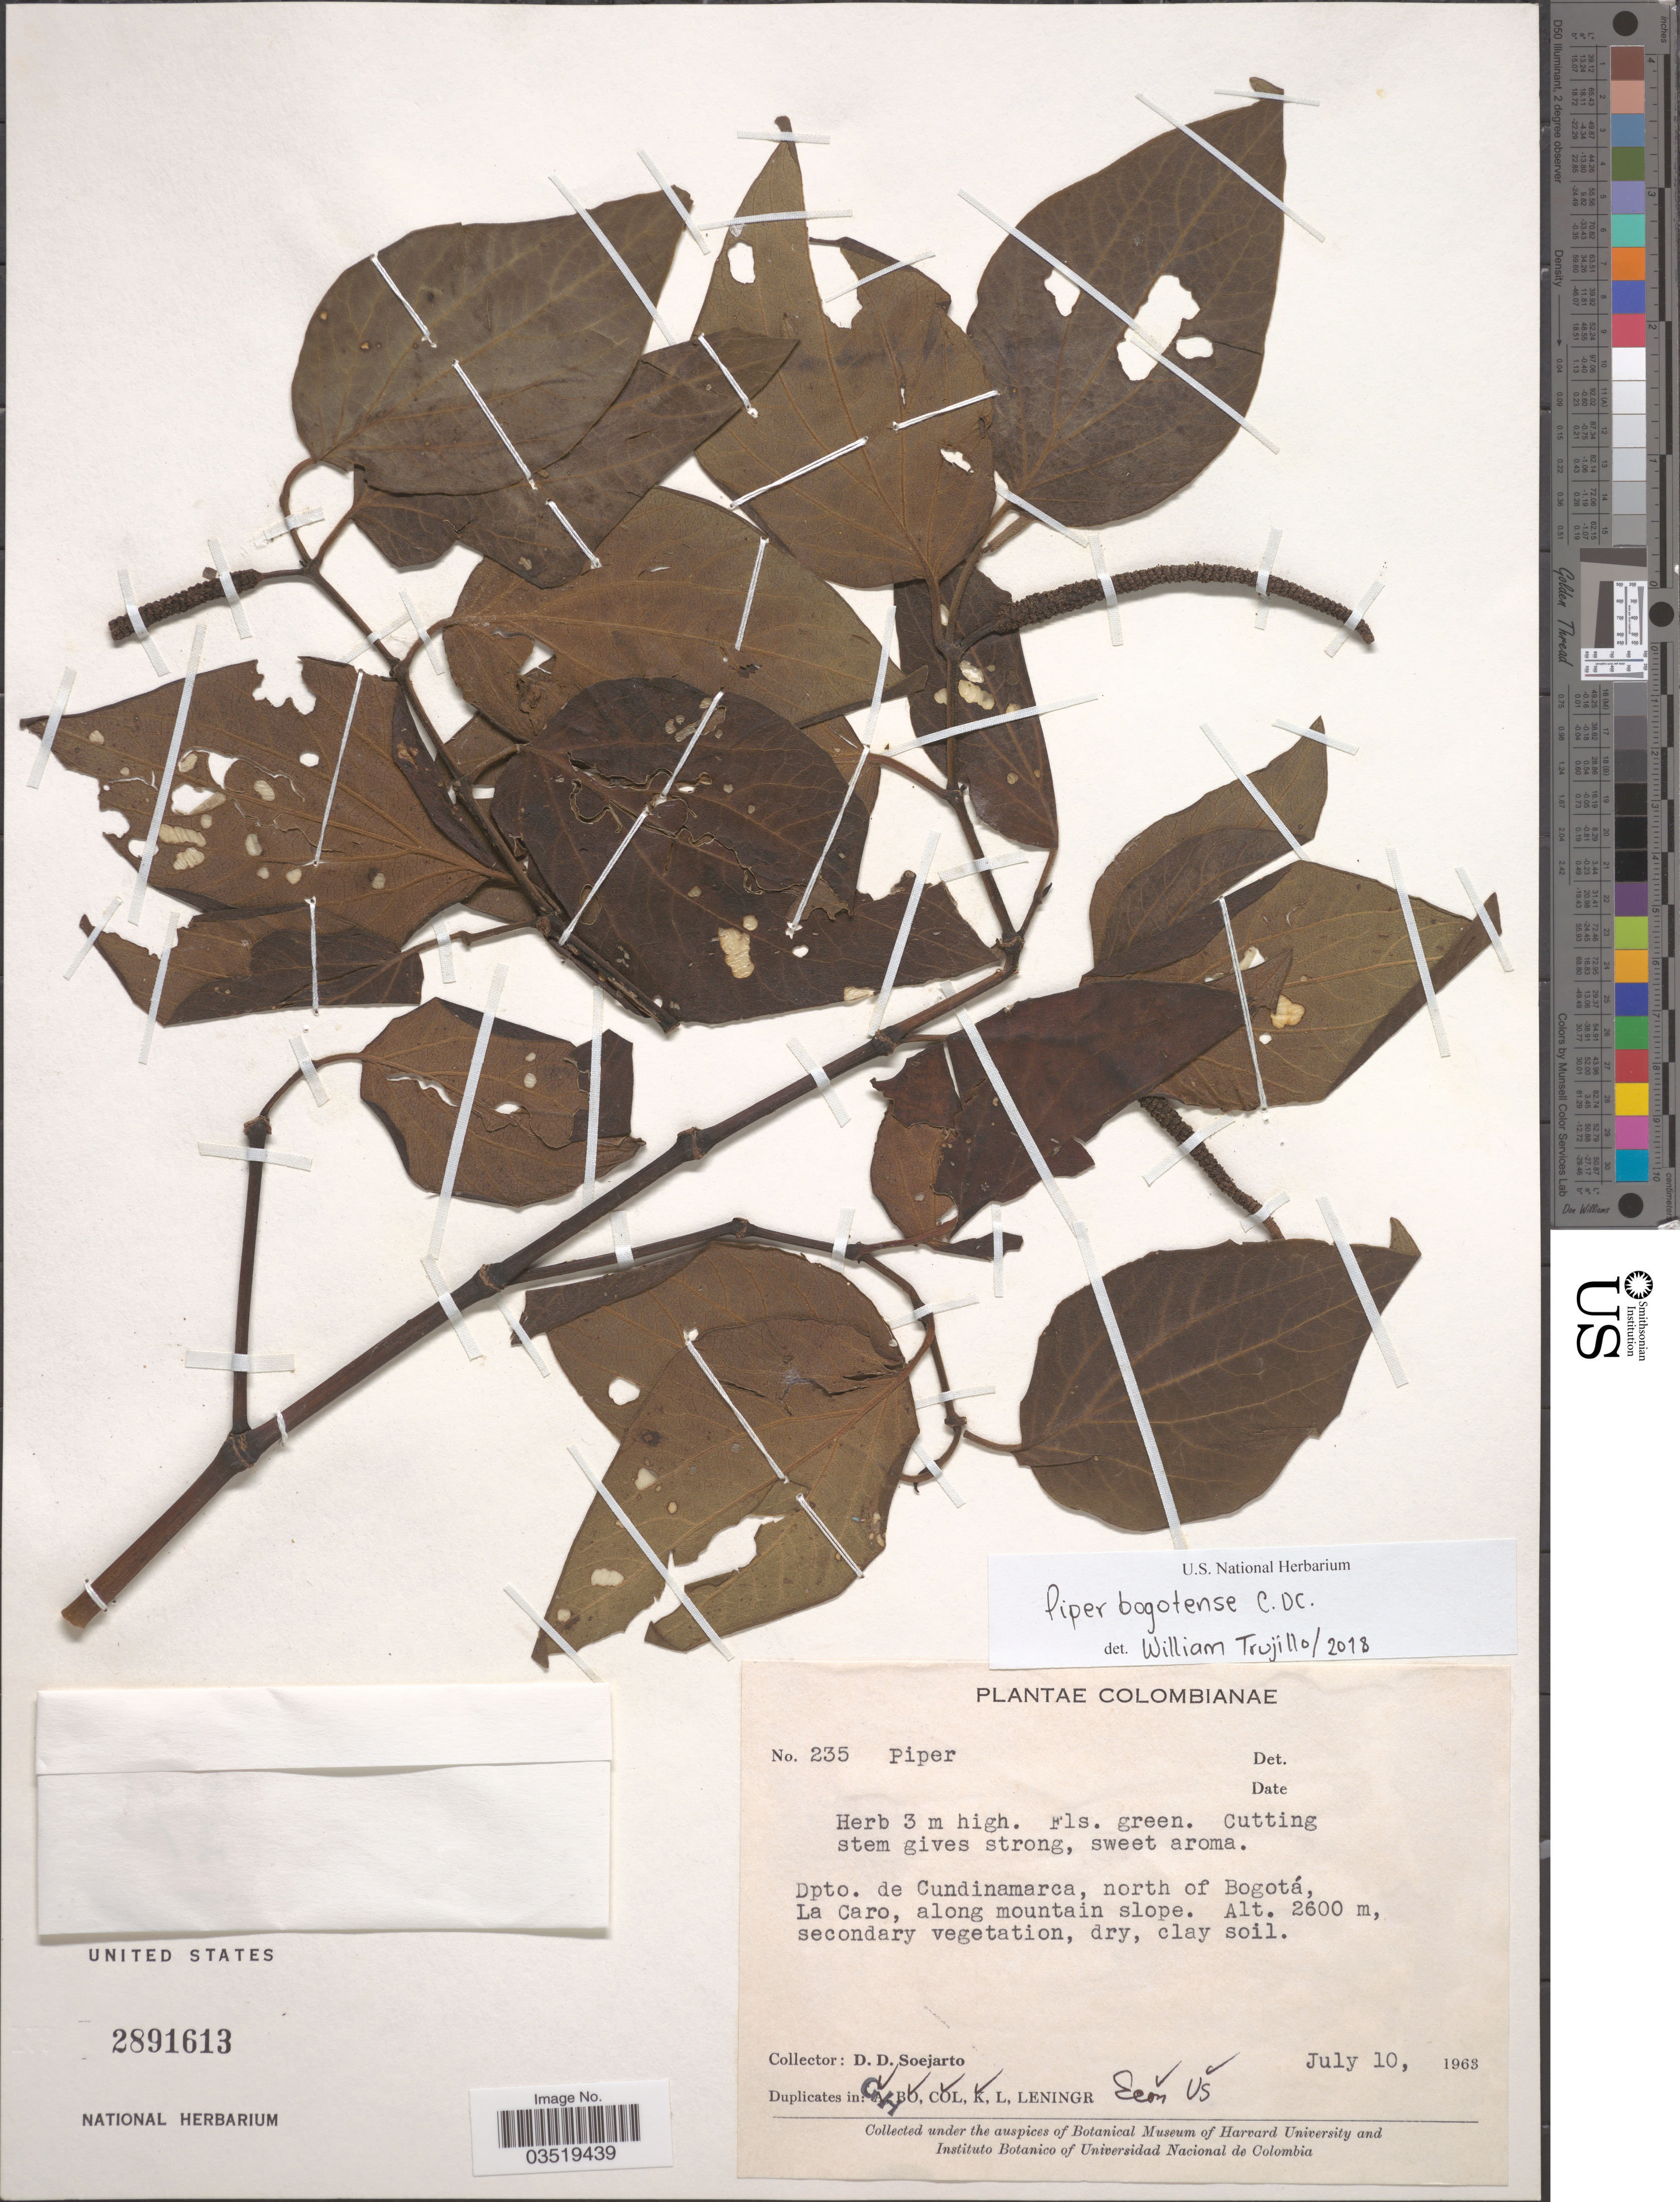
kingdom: Plantae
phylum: Tracheophyta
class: Magnoliopsida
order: Piperales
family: Piperaceae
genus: Piper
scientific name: Piper bogotense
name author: C. DC.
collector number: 235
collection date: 1963-07-10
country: Colombia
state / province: Cundinamarca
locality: Dpto. de Cundinamarca, north of Bogotá, La Caro, along mountain slope.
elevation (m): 2600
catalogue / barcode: US 2891613